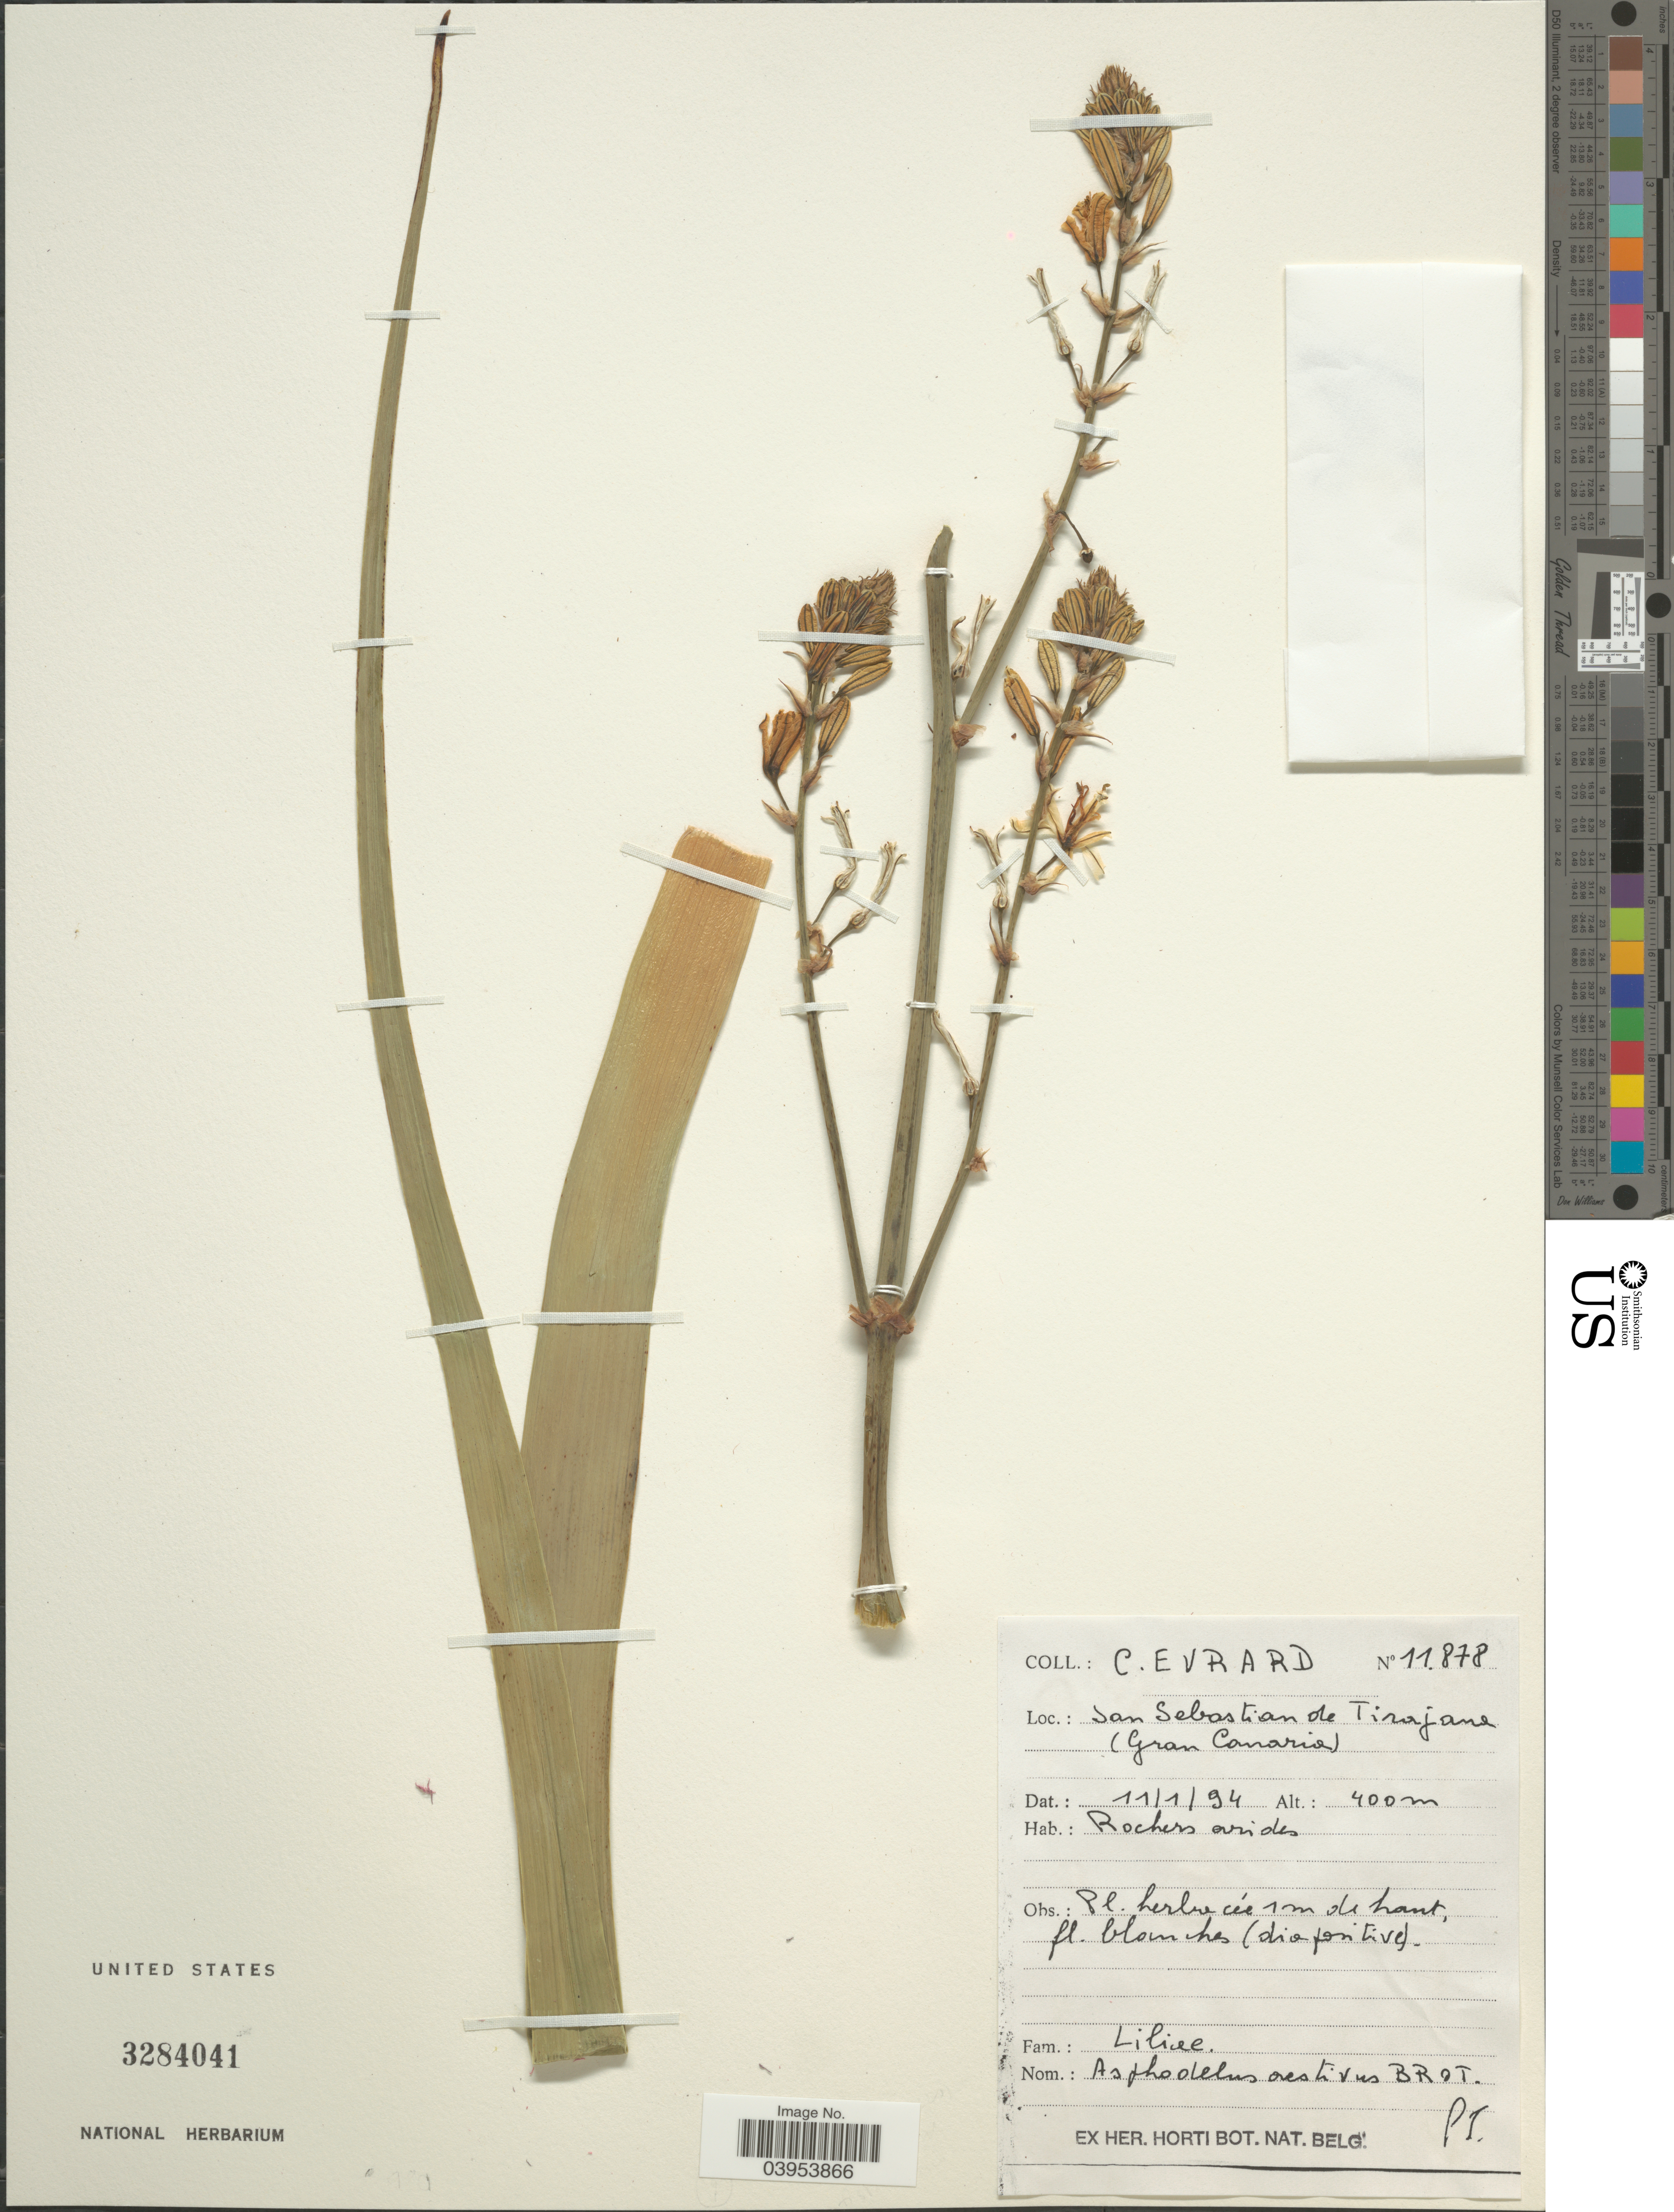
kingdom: Plantae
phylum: Tracheophyta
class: Liliopsida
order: Asparagales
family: Asphodelaceae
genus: Asphodelus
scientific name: Asphodelus aestivus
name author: Brot.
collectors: C. Evrard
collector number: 11878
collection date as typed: Transcribed d/m/y: 11/1/94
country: Spain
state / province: Canarias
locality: San Sebastian de Tirajane (Gran Canaria).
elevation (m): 400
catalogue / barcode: US 3284041